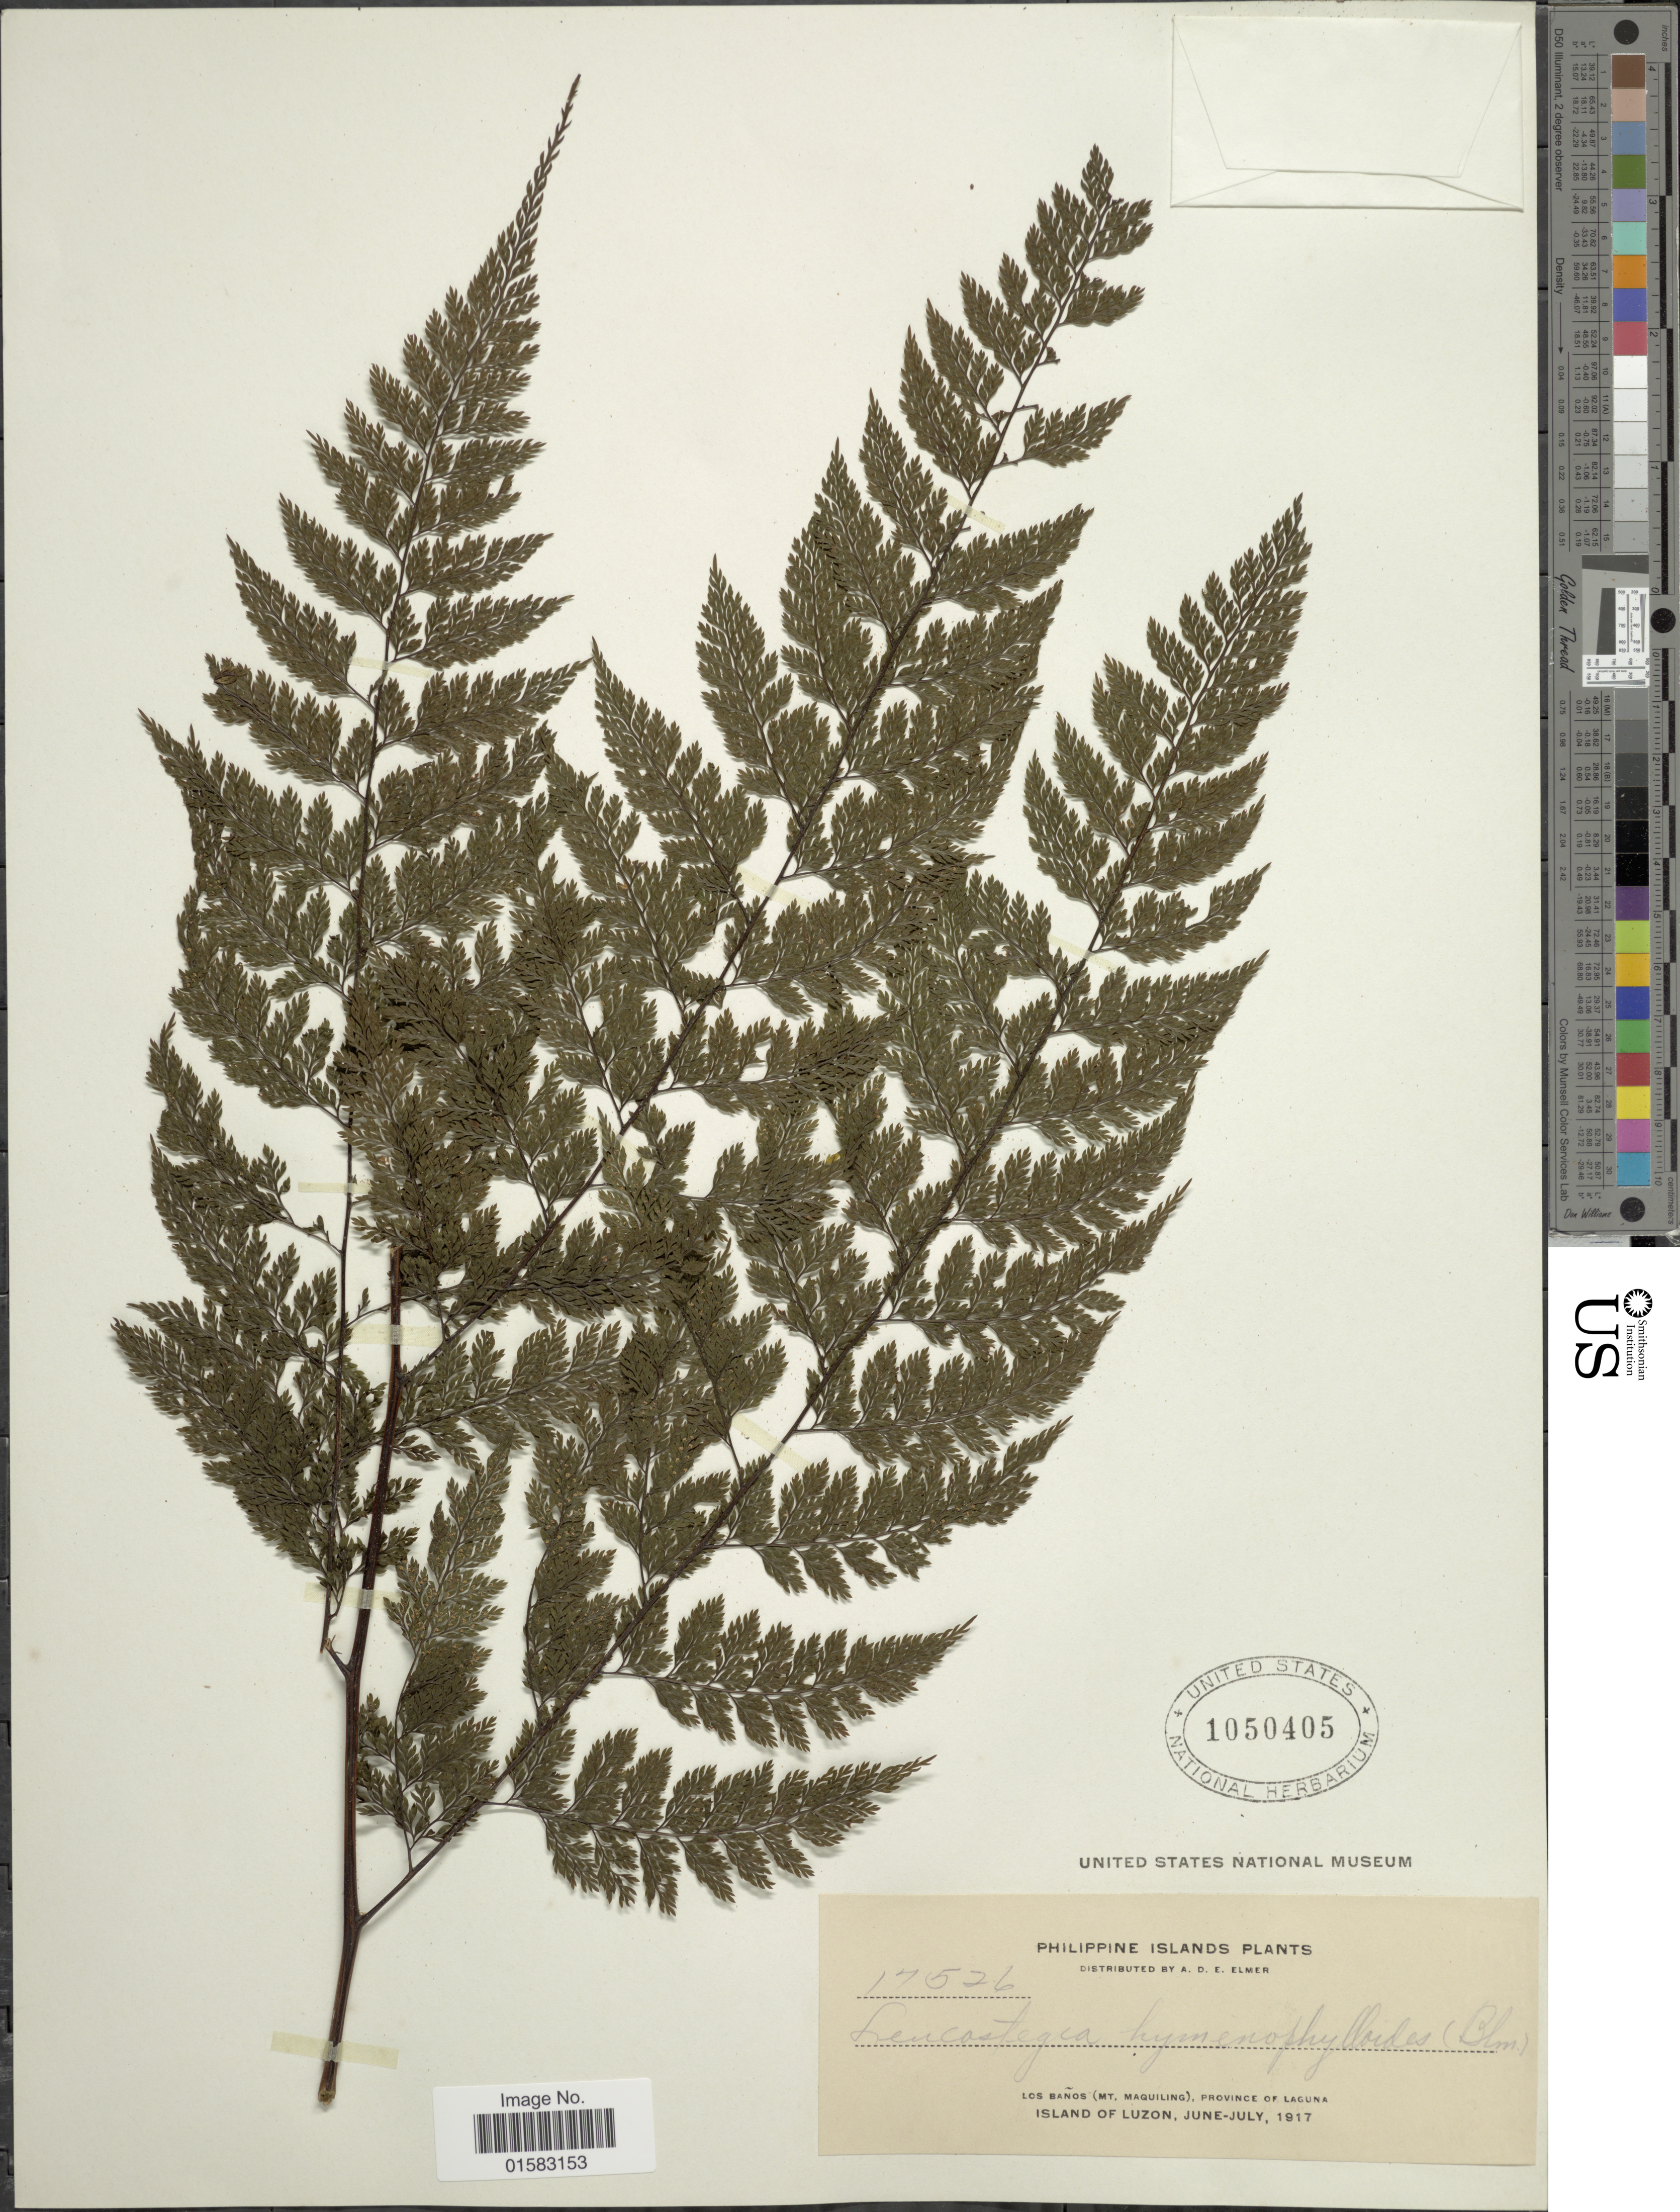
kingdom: Plantae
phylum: Tracheophyta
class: Polypodiopsida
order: Polypodiales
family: Davalliaceae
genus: Davallia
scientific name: Davallia hymenophylloides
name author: (Bedd.) Kuhn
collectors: A. D. E. Elmer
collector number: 17526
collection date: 1917-06/1917-07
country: Philippines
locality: Los Baños (Mt. Maquiling), Province of Laguna, Island of Luzon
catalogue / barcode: US 1050405